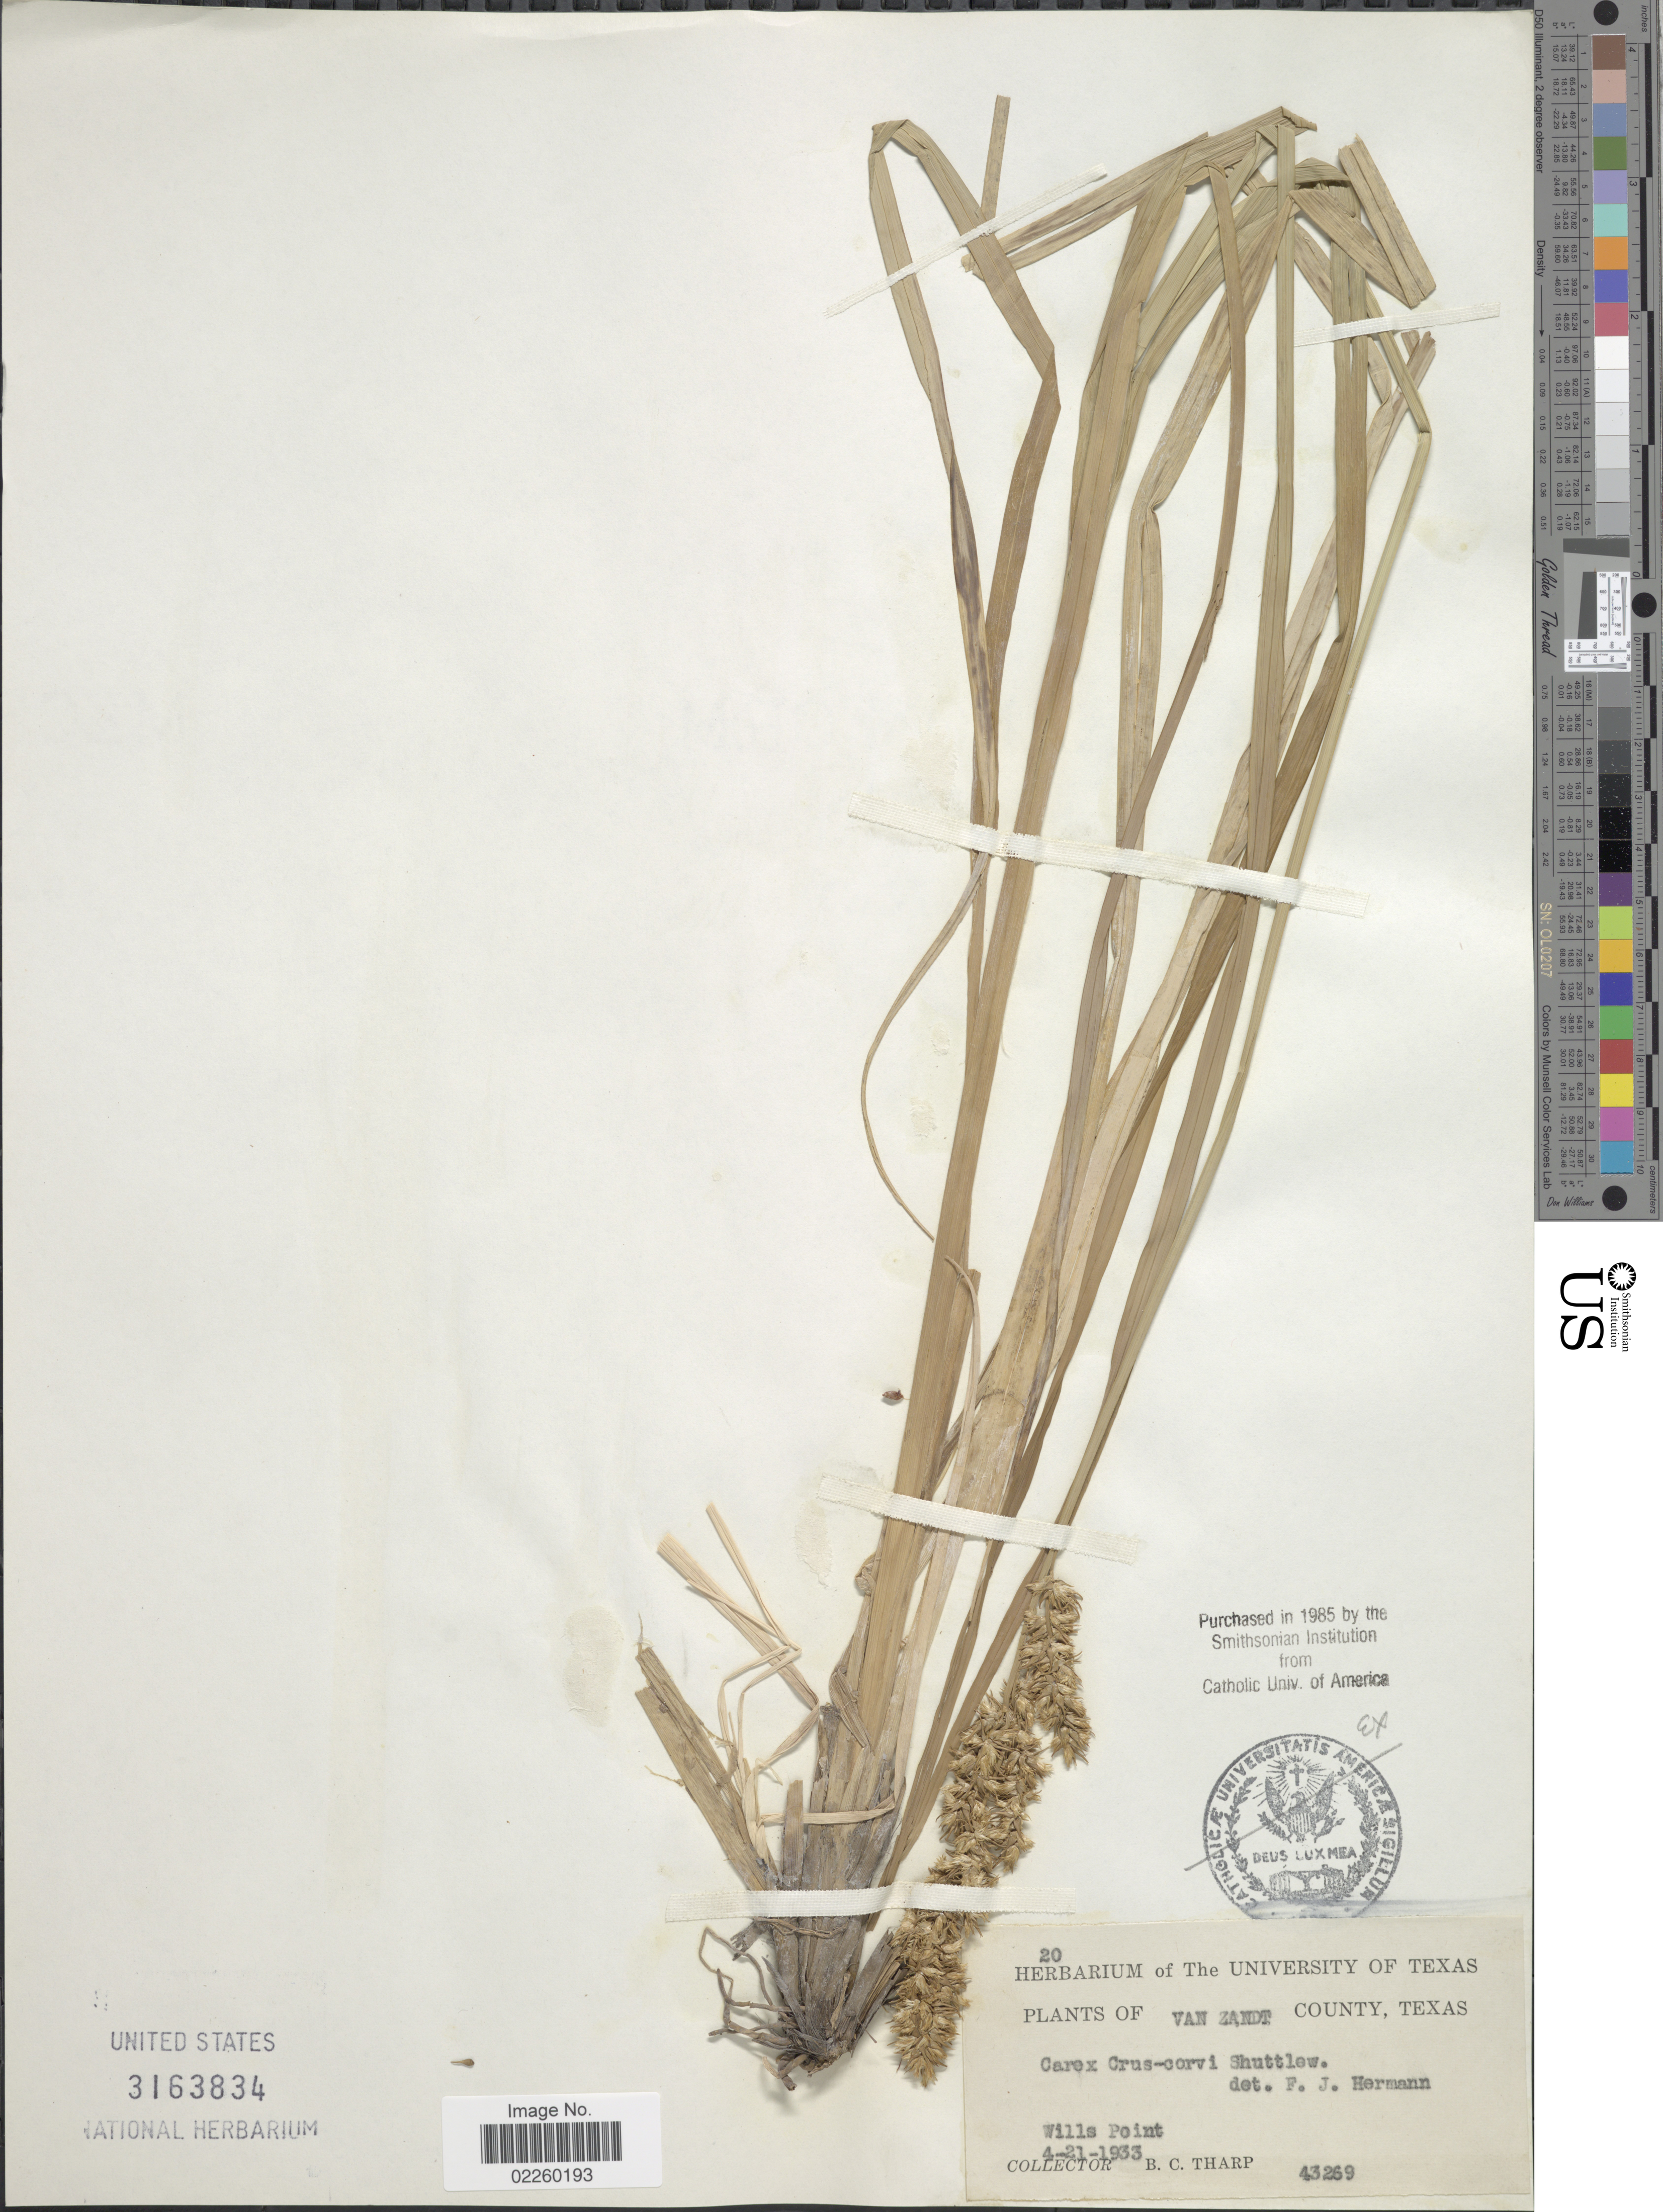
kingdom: Plantae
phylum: Tracheophyta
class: Liliopsida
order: Poales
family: Cyperaceae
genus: Carex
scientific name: Carex crus-corvi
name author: Shuttlew. ex Kunze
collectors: B. C. Tharp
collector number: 43269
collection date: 1933-04-21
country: United States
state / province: Texas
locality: Van Zandt County, Wills Point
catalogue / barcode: US 3163834